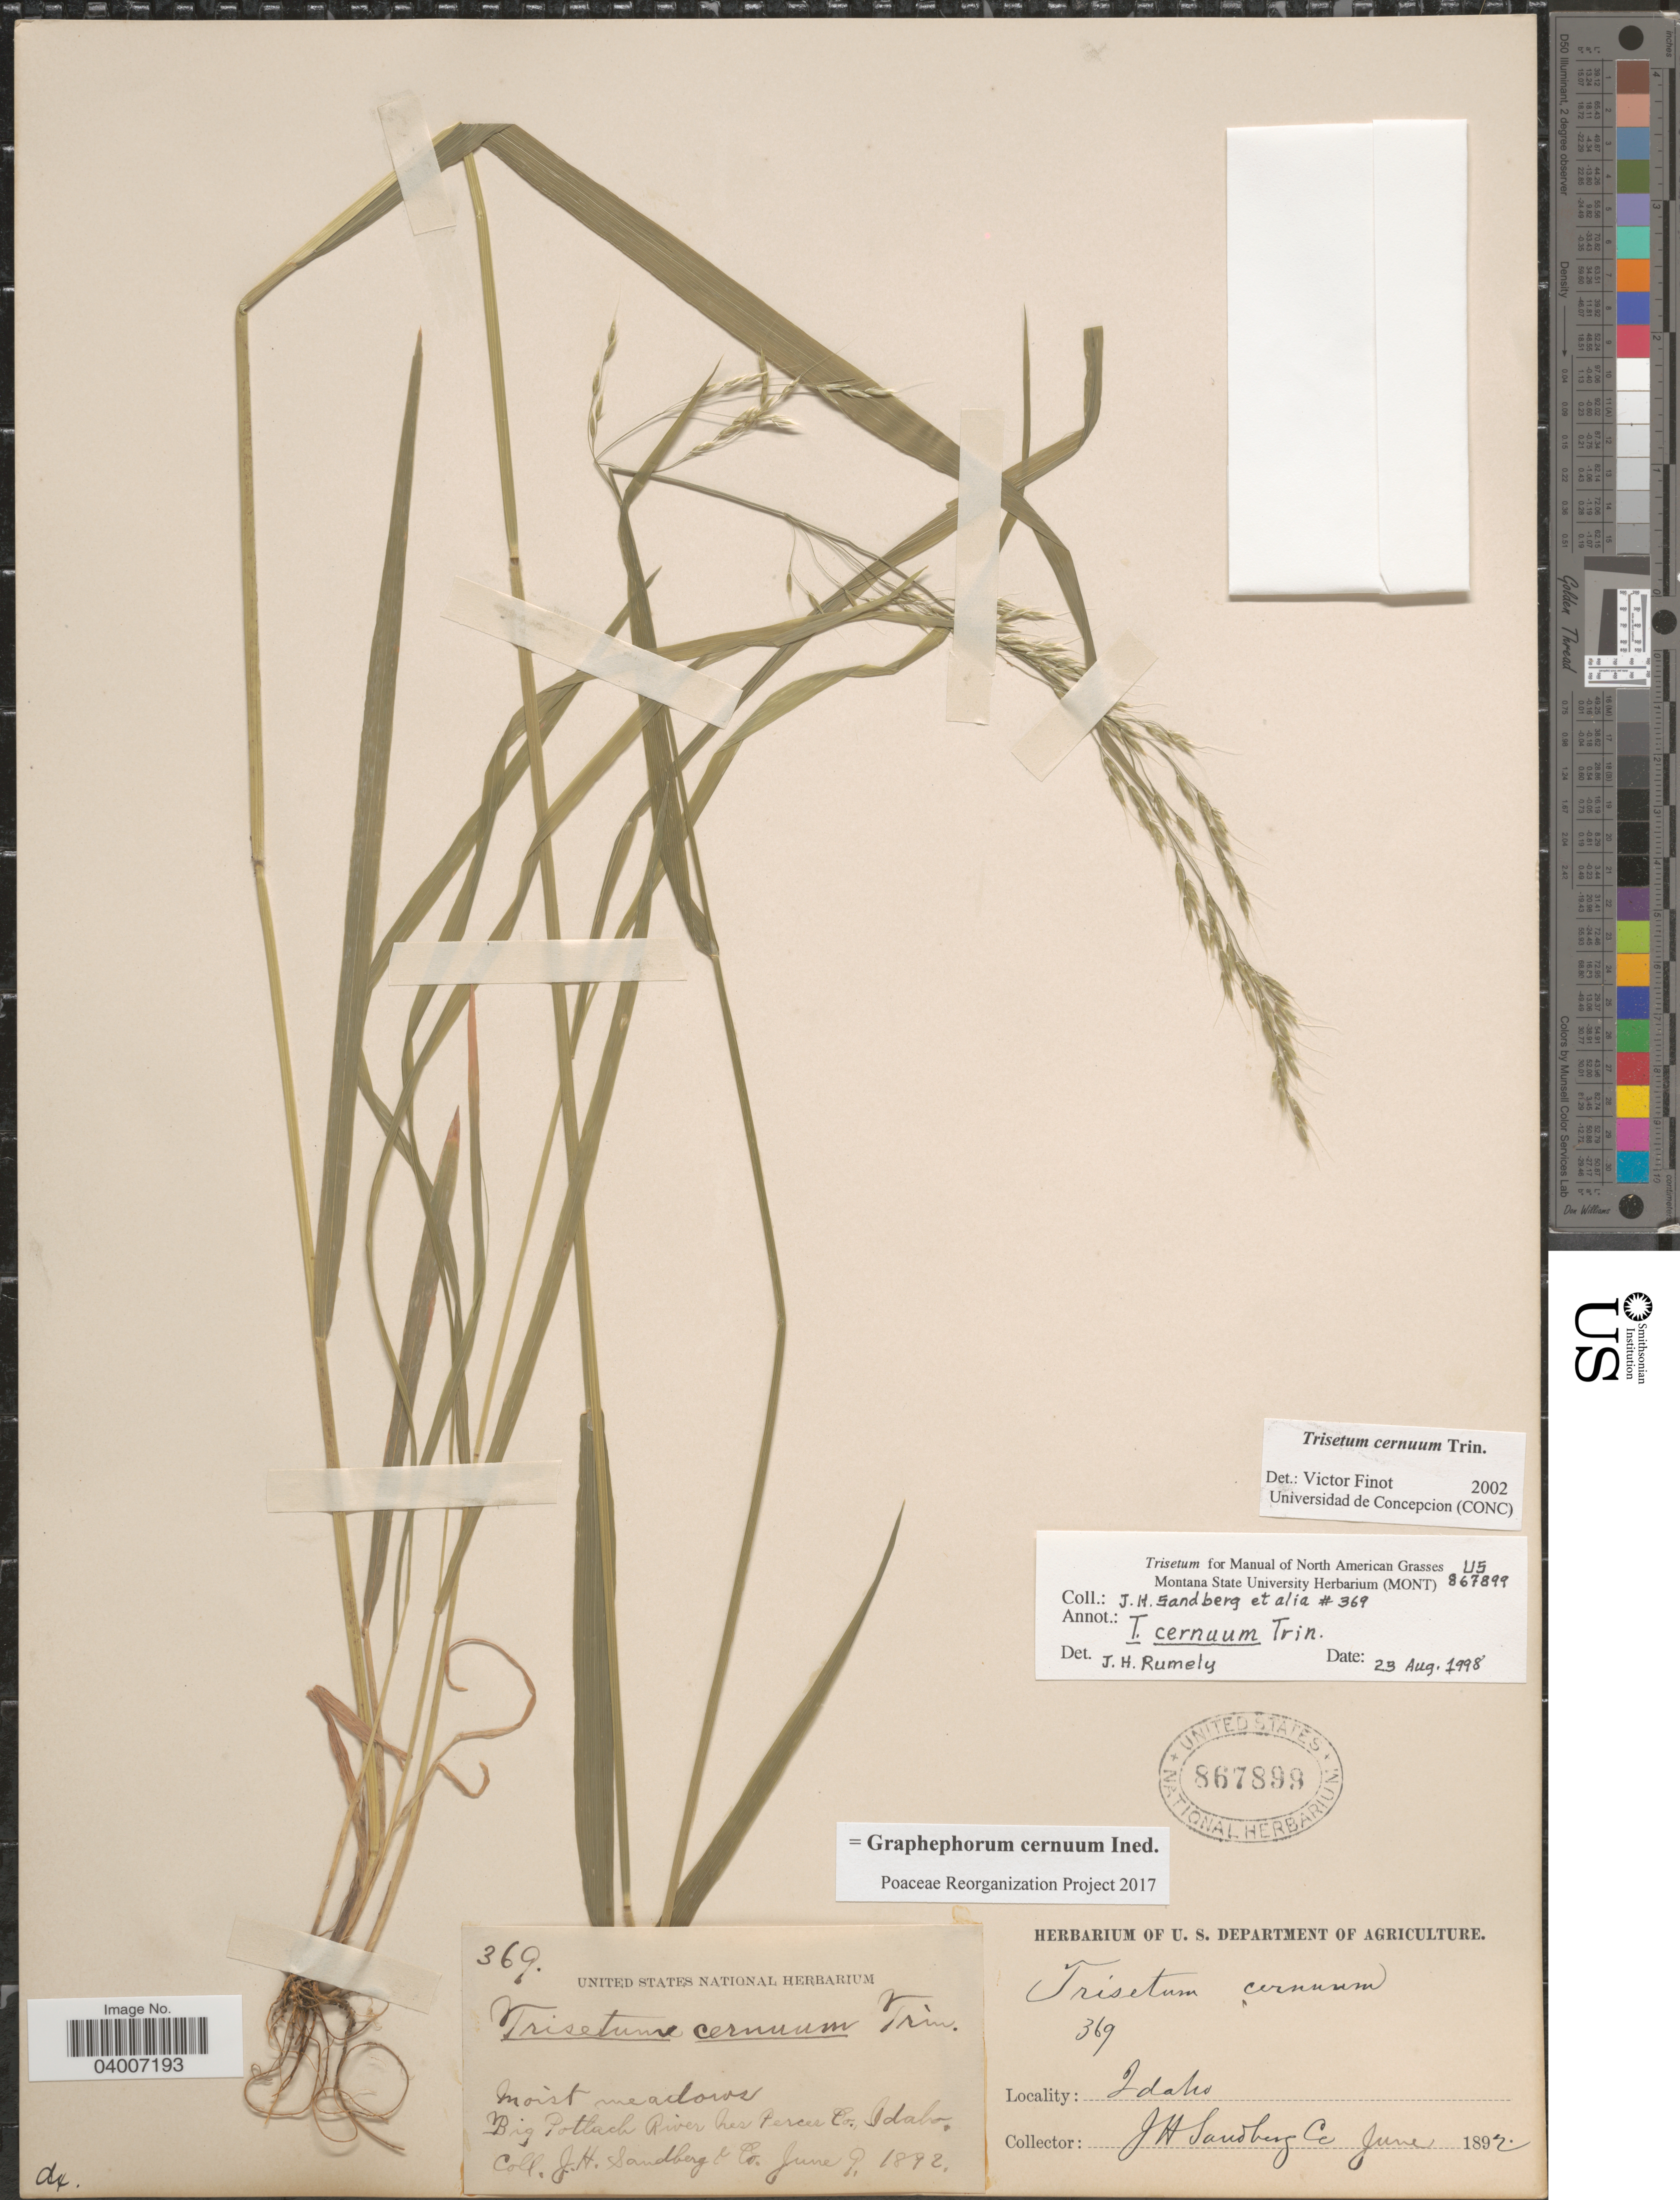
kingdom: Plantae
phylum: Tracheophyta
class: Liliopsida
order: Poales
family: Poaceae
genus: Graphephorum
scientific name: Graphephorum cernuum ined.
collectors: J. H. Sandberg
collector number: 369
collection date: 1892-06-09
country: United States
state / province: Idaho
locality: Big Potlach River Nes Perces Co.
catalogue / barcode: US 867899